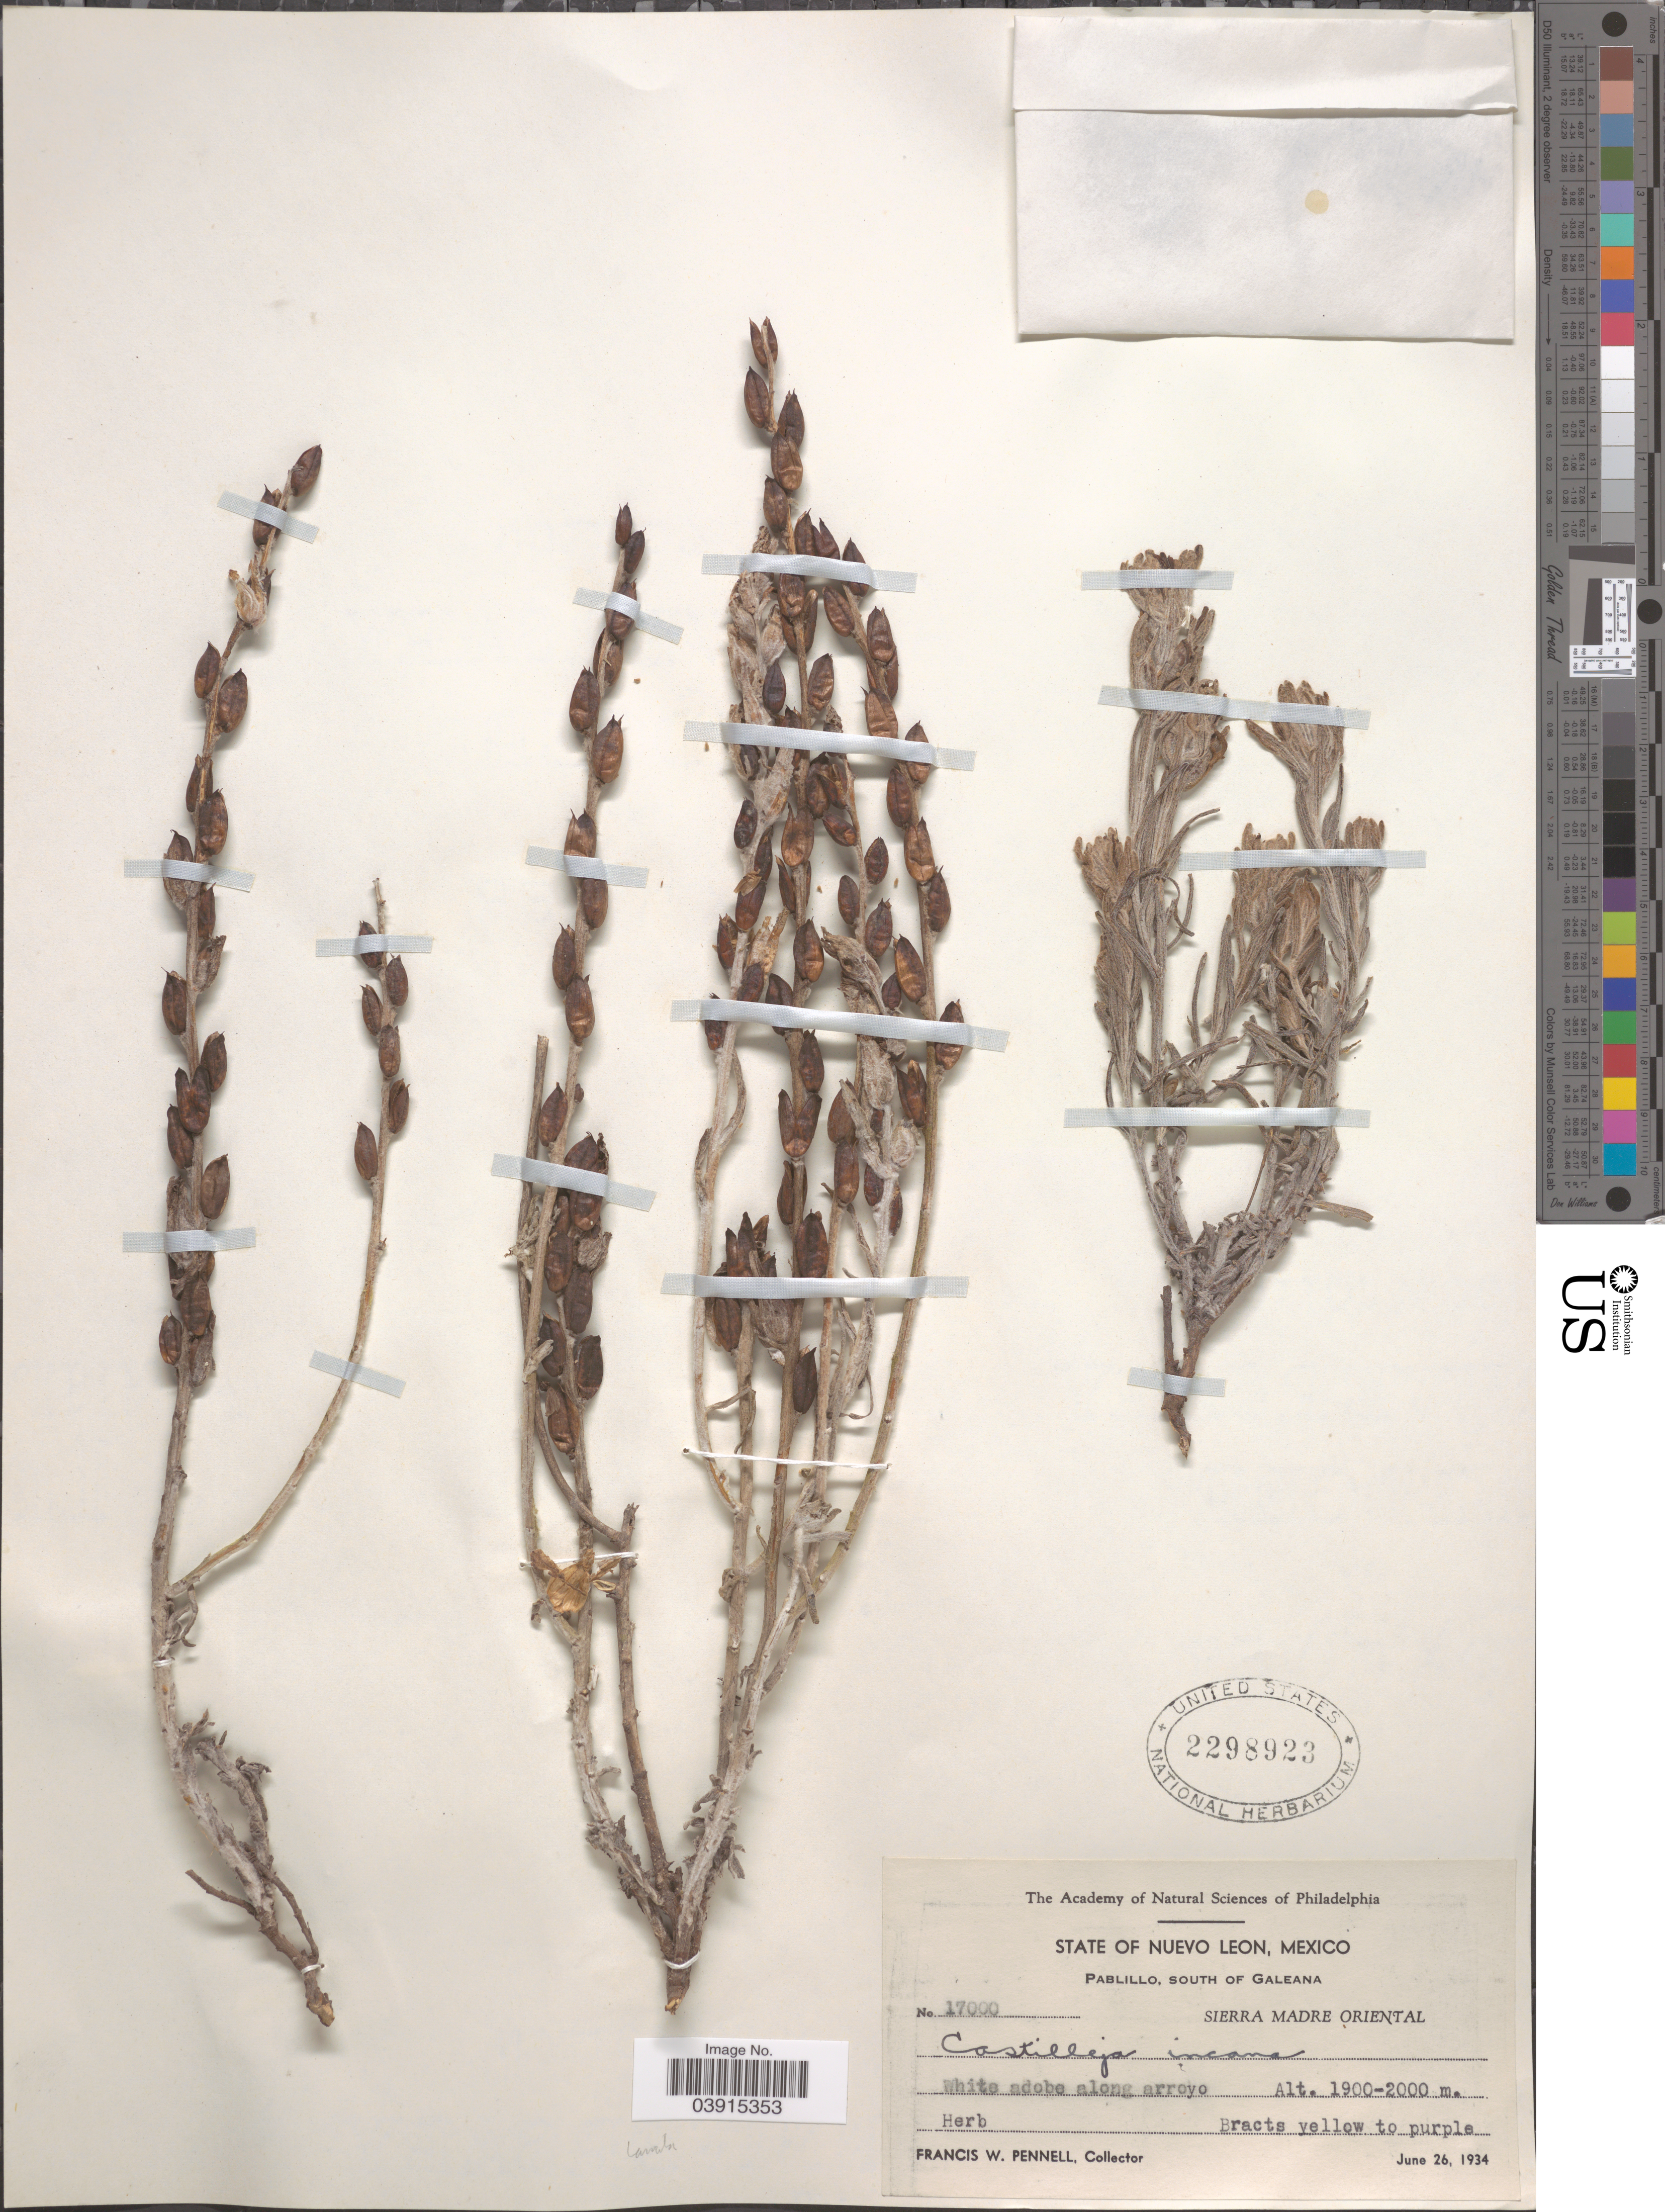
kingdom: Plantae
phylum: Tracheophyta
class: Magnoliopsida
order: Lamiales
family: Orobanchaceae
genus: Castilleja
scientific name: Castilleja lanata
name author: A. Gray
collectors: F. W. Pennell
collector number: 17000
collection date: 1934-06-26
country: Mexico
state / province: Nuevo León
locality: Pablillo, South of Galeana. Sierra Madre Oriental. Along arroyo.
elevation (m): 1900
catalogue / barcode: US 2298923